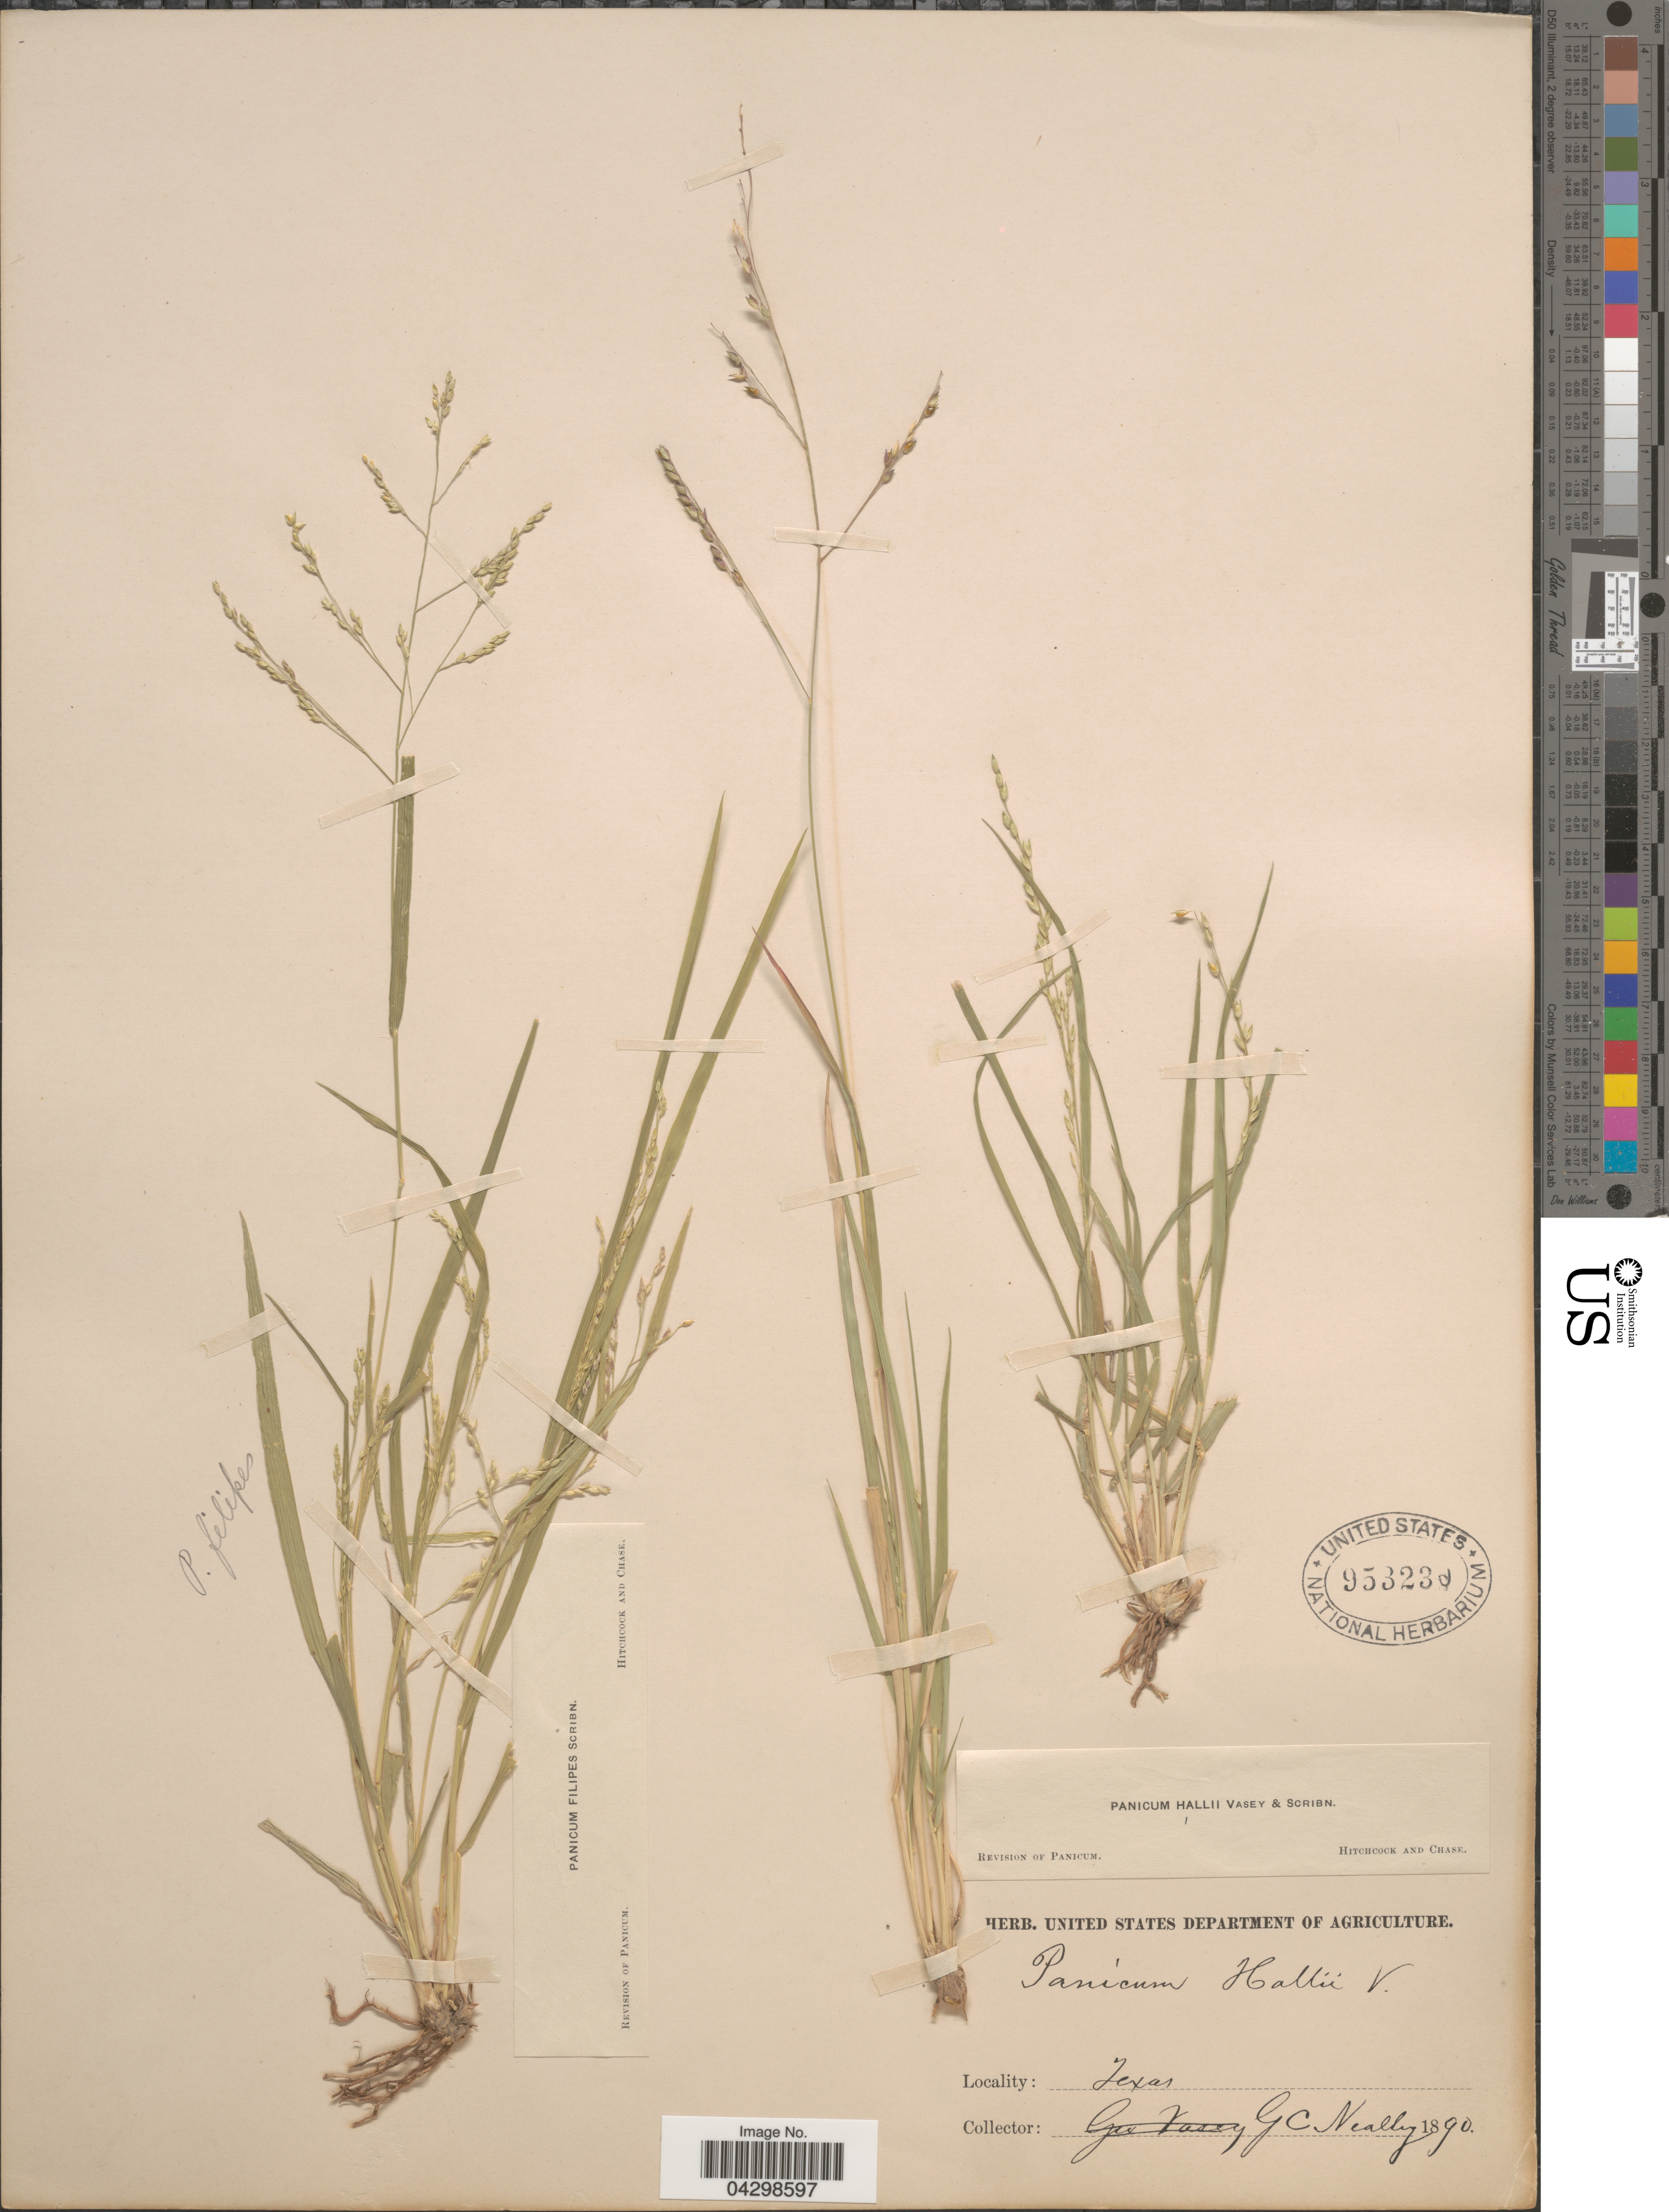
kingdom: Plantae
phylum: Tracheophyta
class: Liliopsida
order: Poales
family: Poaceae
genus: Panicum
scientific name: Panicum hallii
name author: Vasey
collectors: G. C. Nealley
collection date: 1890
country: United States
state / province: Texas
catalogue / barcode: US 953230